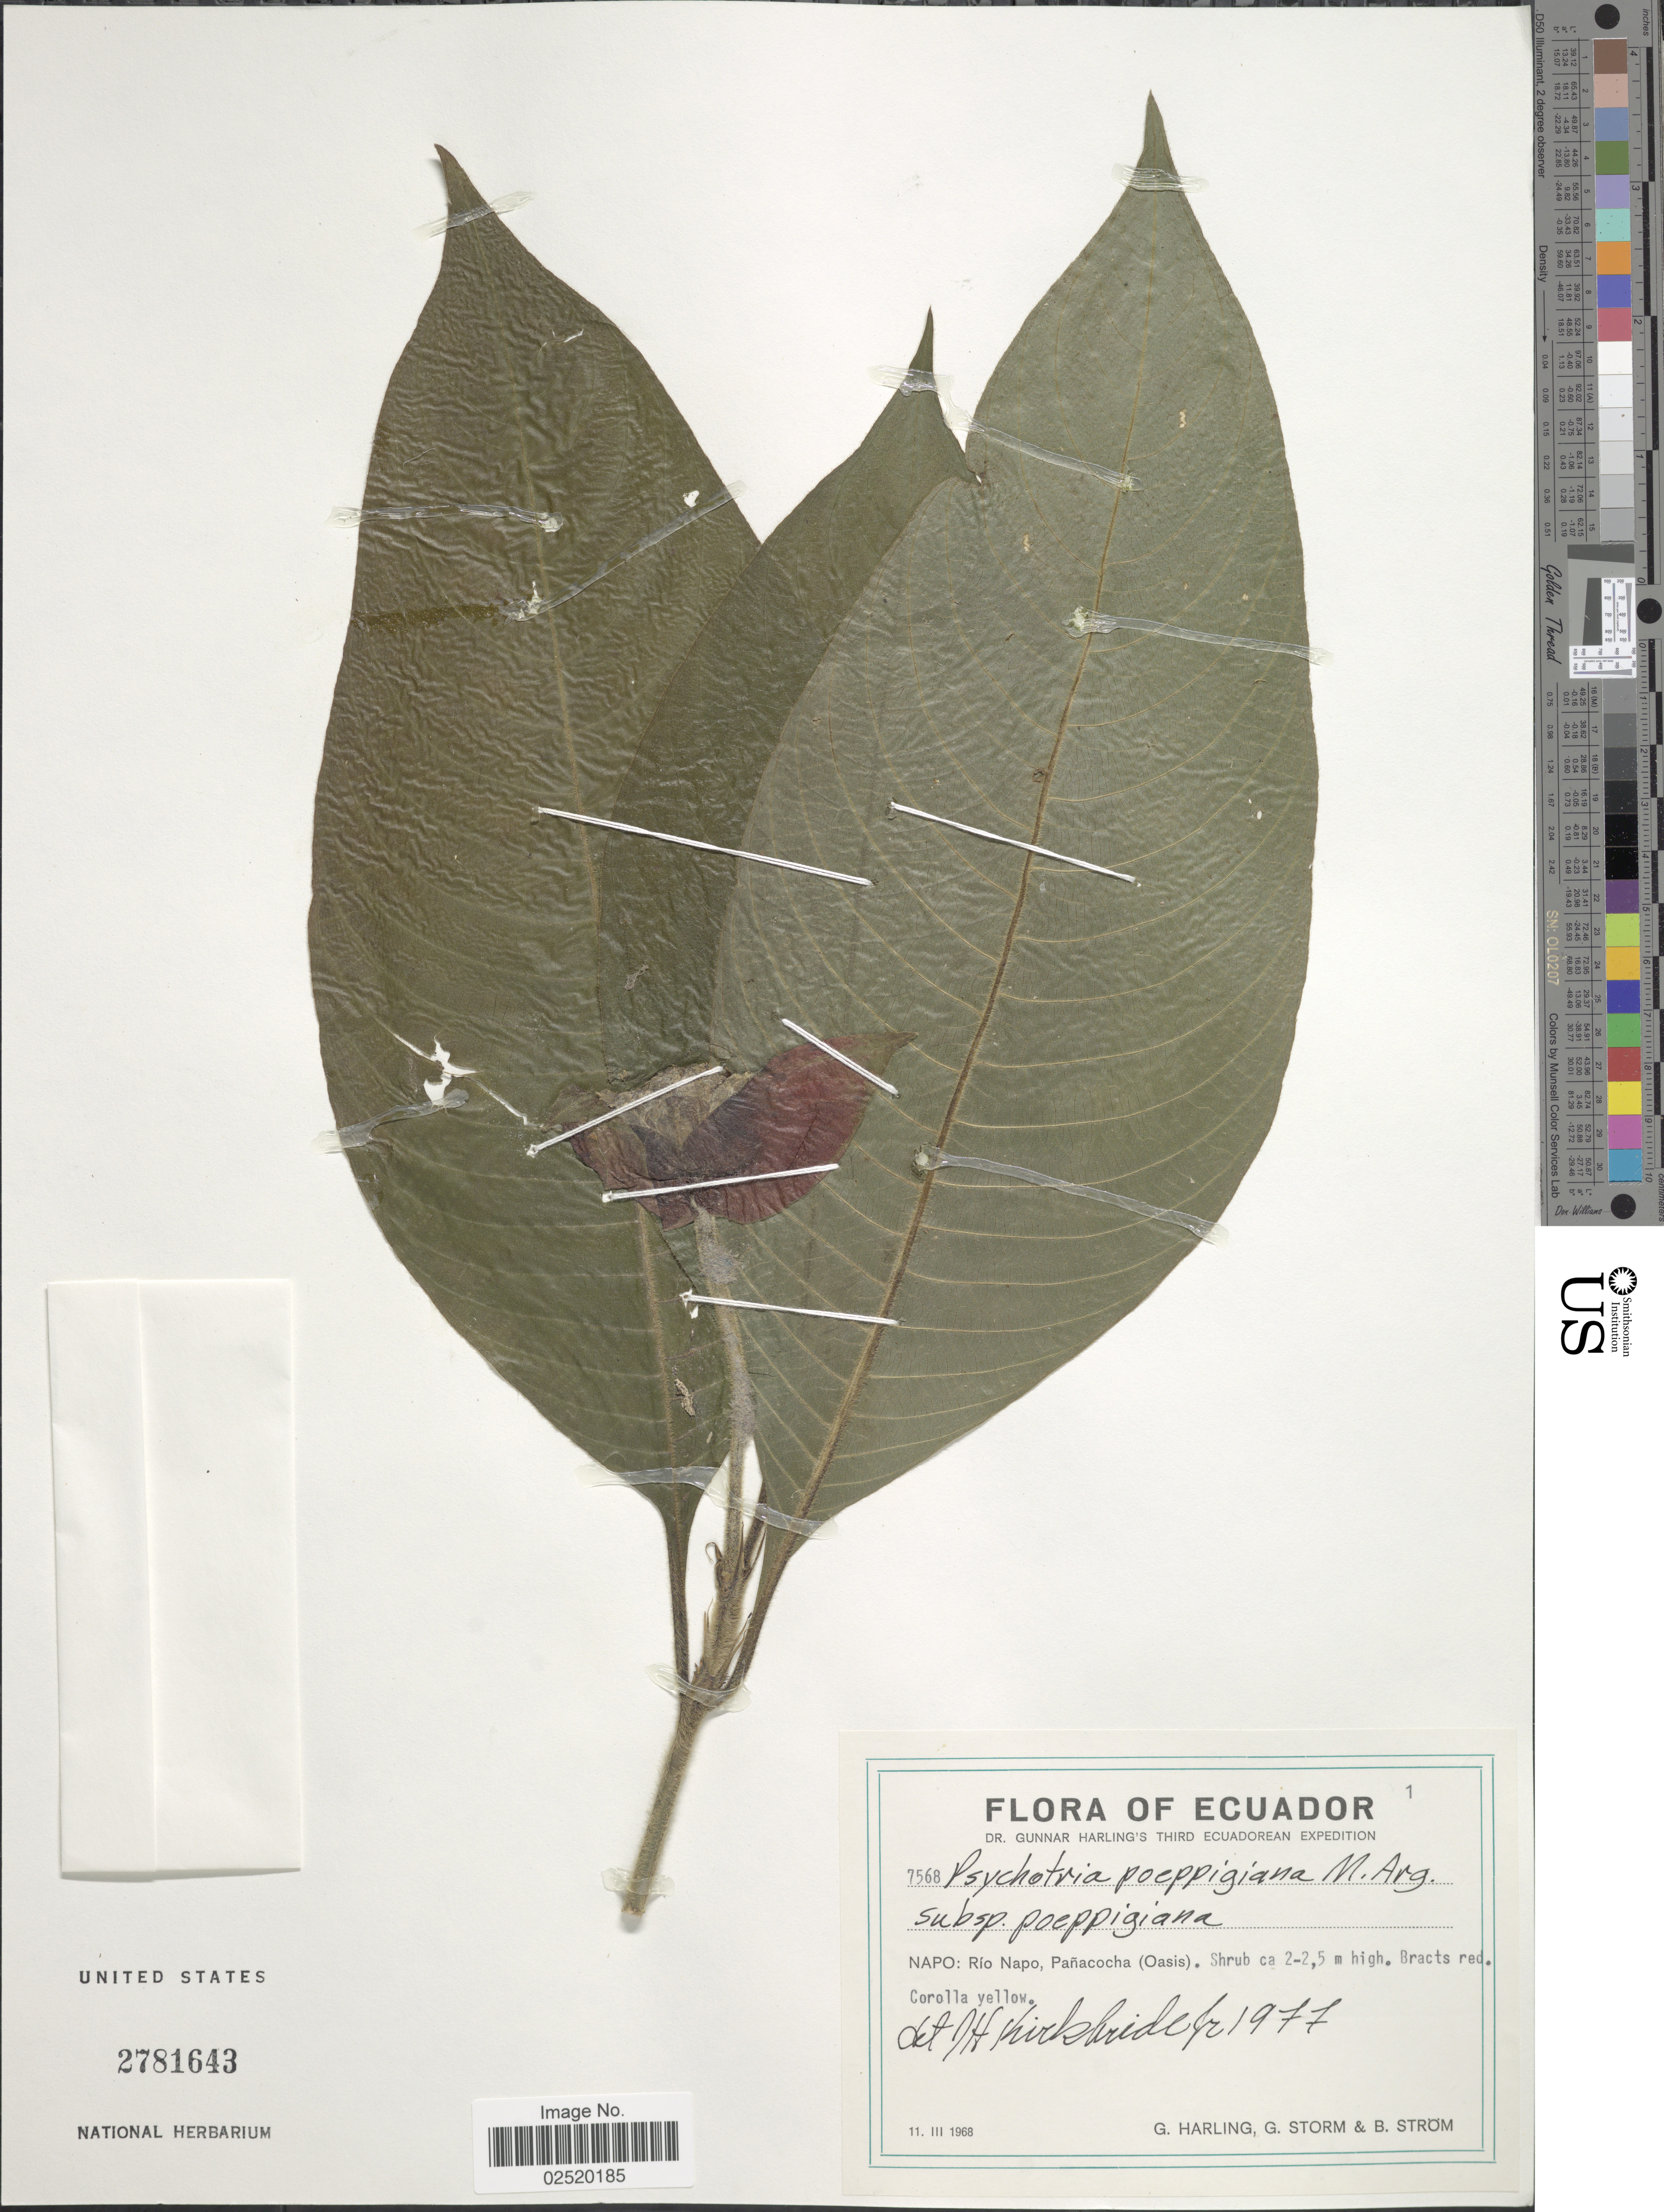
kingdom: Plantae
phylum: Tracheophyta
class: Magnoliopsida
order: Gentianales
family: Rubiaceae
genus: Psychotria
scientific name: Psychotria poeppigiana subsp. poeppigiana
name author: Müll. Arg.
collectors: G. Harling, G. Storm & B. Ström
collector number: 7568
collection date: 1968-03-11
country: Ecuador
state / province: Napo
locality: Napo: Rio Napo, Panacocha (Oasis)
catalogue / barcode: US 2781643